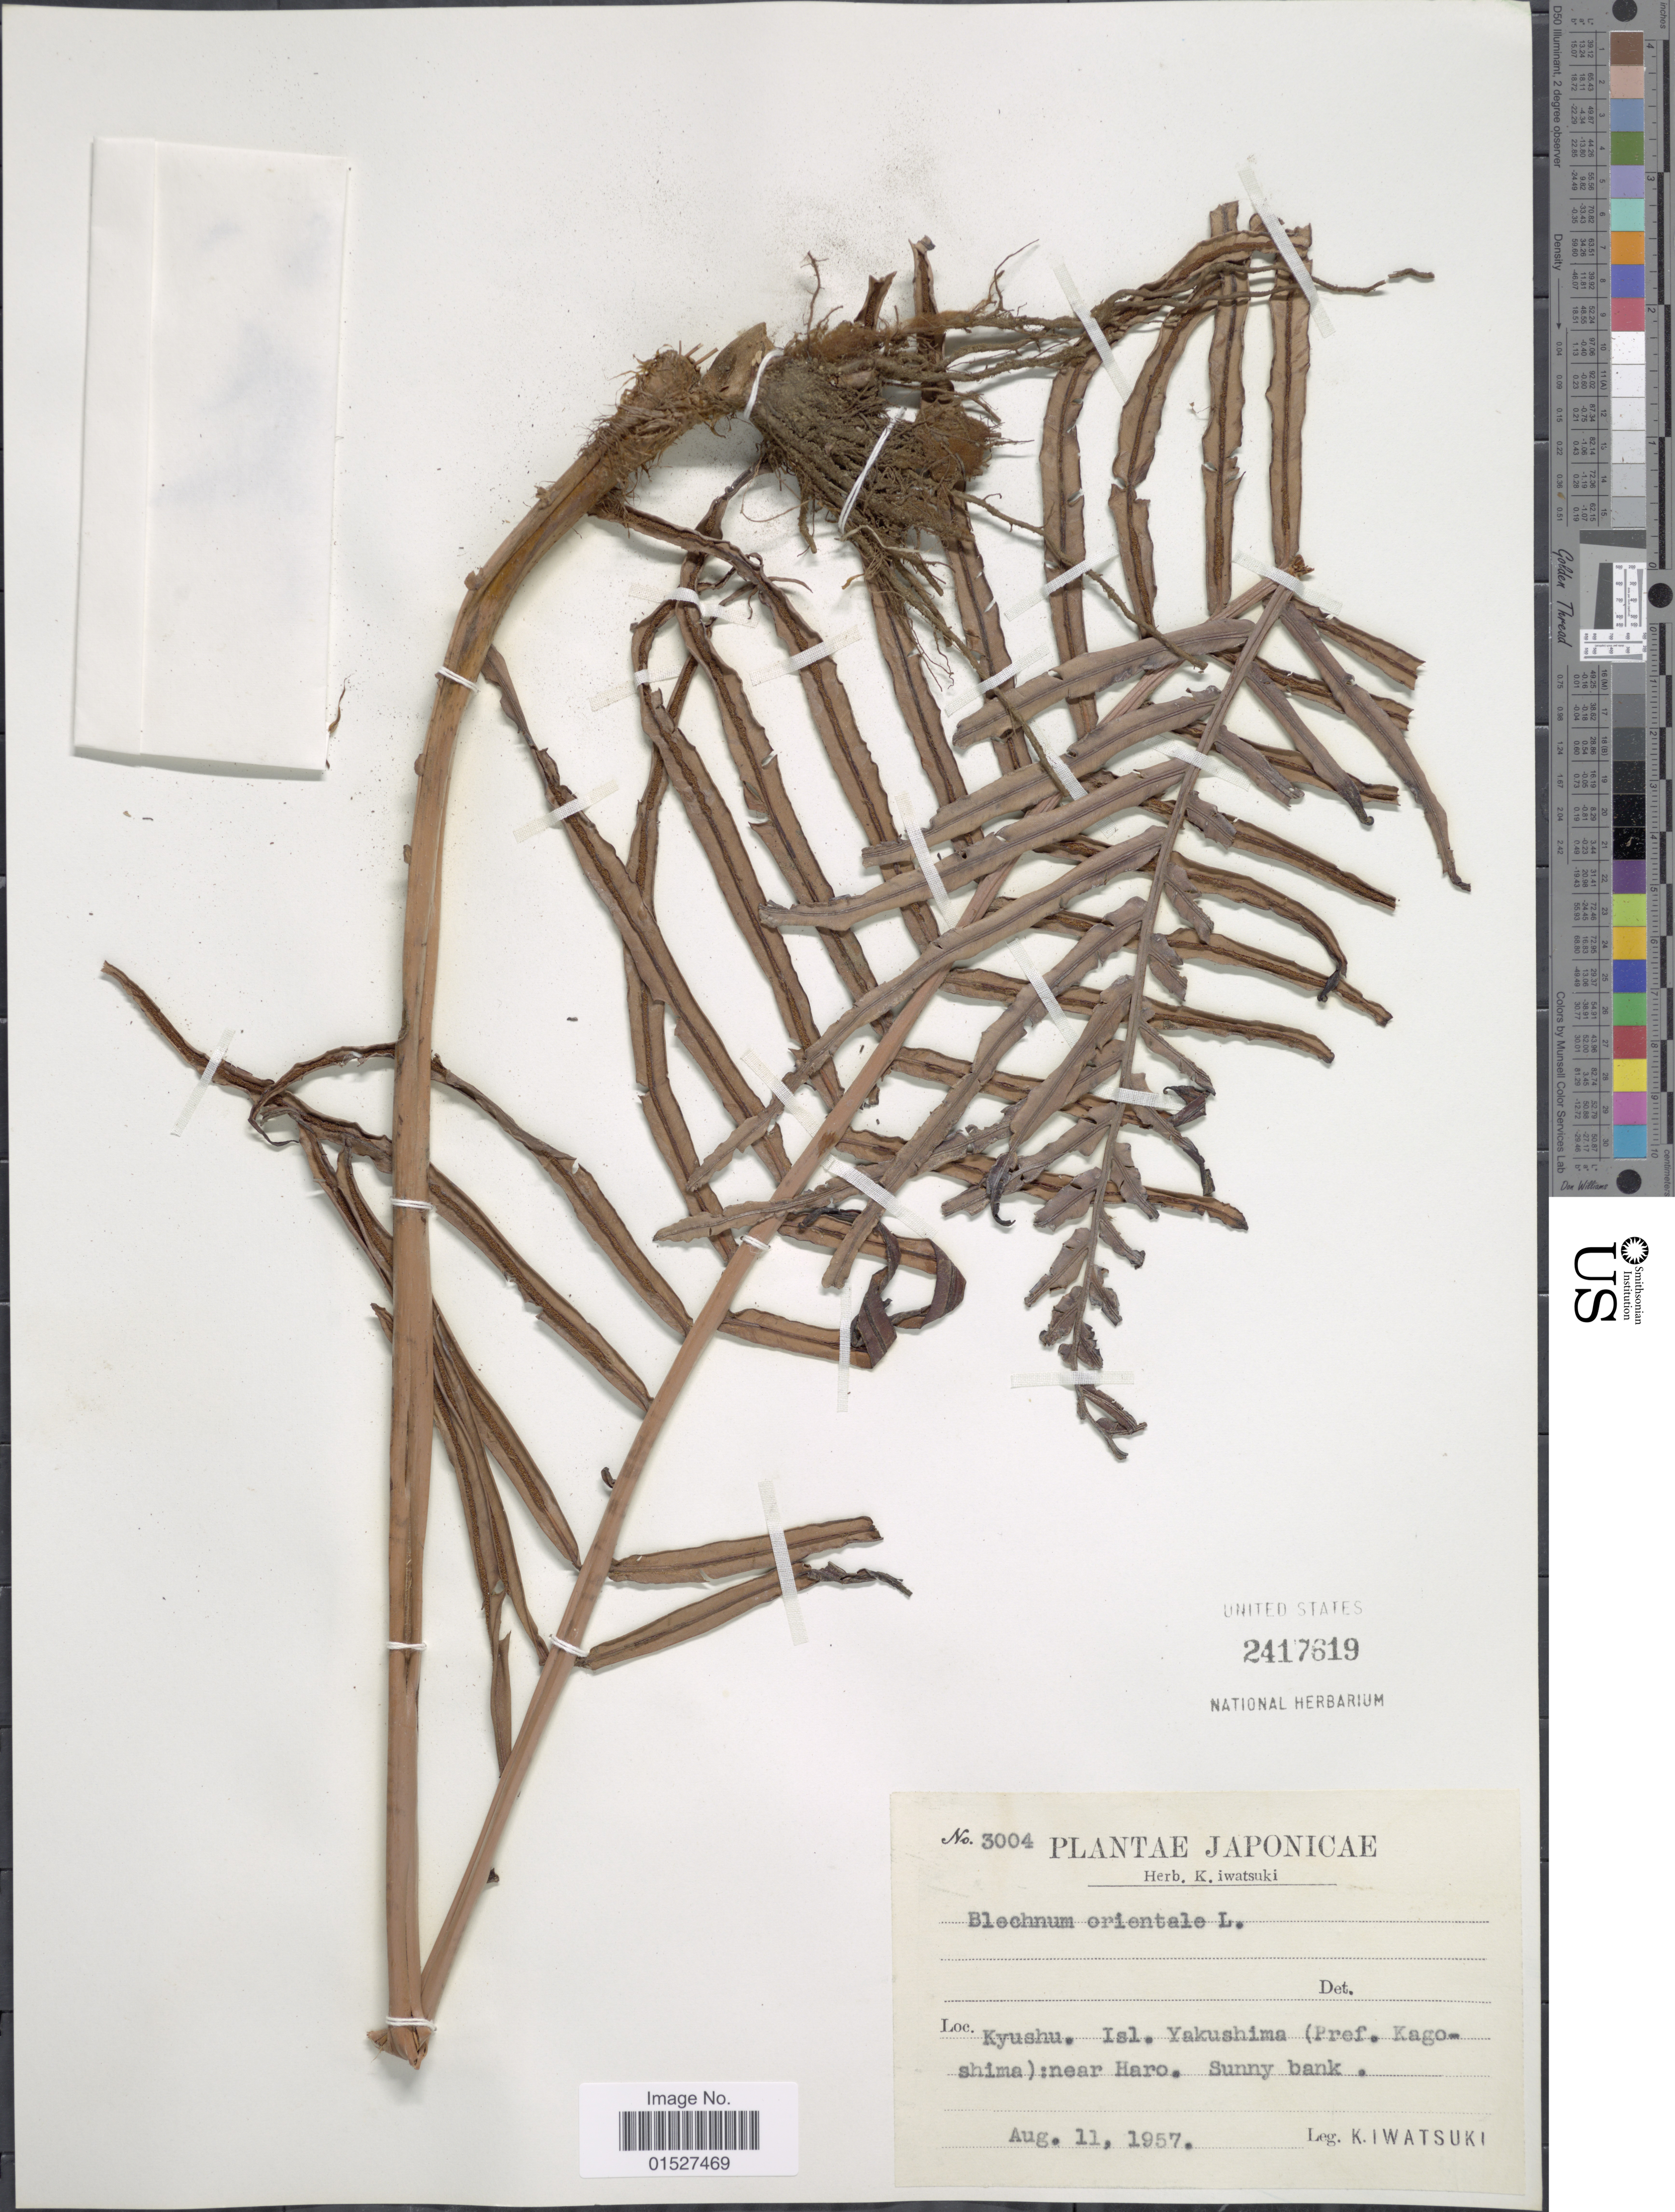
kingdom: Plantae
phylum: Tracheophyta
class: Polypodiopsida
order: Polypodiales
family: Blechnaceae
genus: Blechnum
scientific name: Blechnum orientale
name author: L.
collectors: K. Iwatsuki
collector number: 3004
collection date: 1957-08-11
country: Japan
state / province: Kagosima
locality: Kyushu. Isl. Yakushima (Pref. Kagoshima) :near Haro.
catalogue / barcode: US 2417619